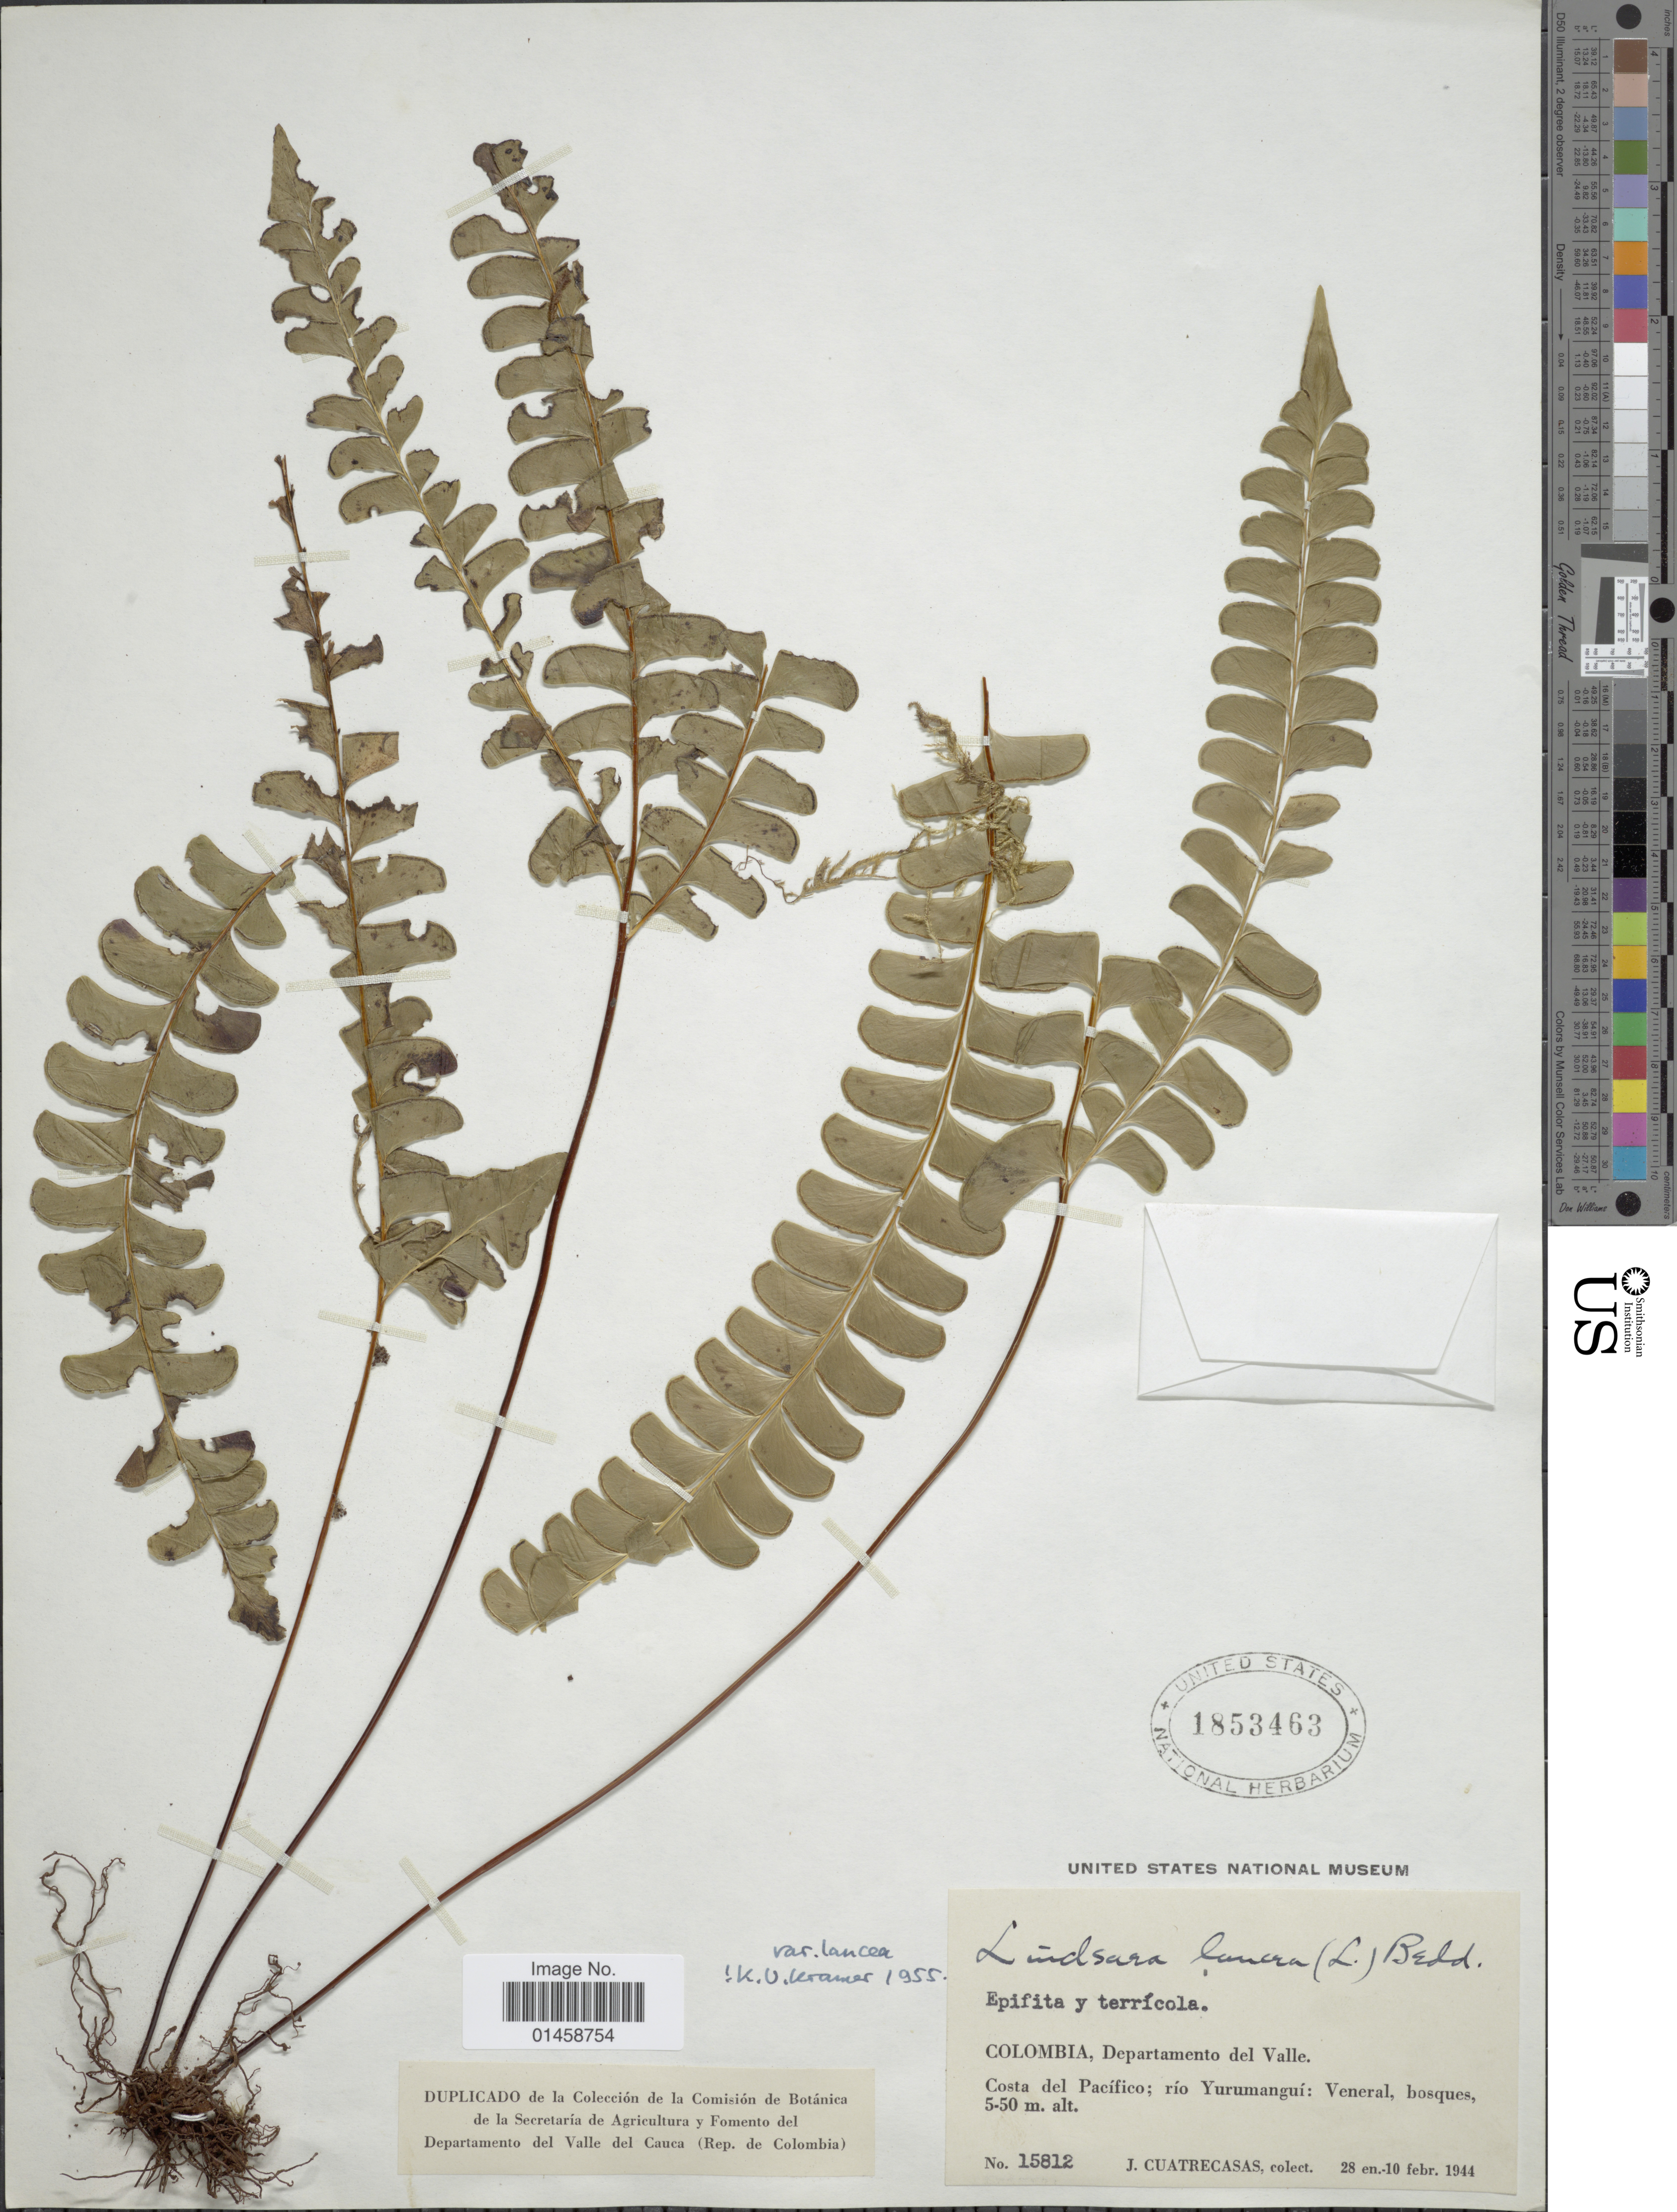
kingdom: Plantae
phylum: Tracheophyta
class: Polypodiopsida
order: Polypodiales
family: Lindsaeaceae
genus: Lindsaea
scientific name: Lindsaea lancea var. lancea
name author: (L.) Bedd.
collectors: J. Cuatrecasas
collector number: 15812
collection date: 1944-02-10/1944-02-28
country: Colombia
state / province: Valle del Cauca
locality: Departamento del Valle. Costa del Pacifico; rio Yurumangui: Veneral, bosques.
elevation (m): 5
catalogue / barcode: US 1853463